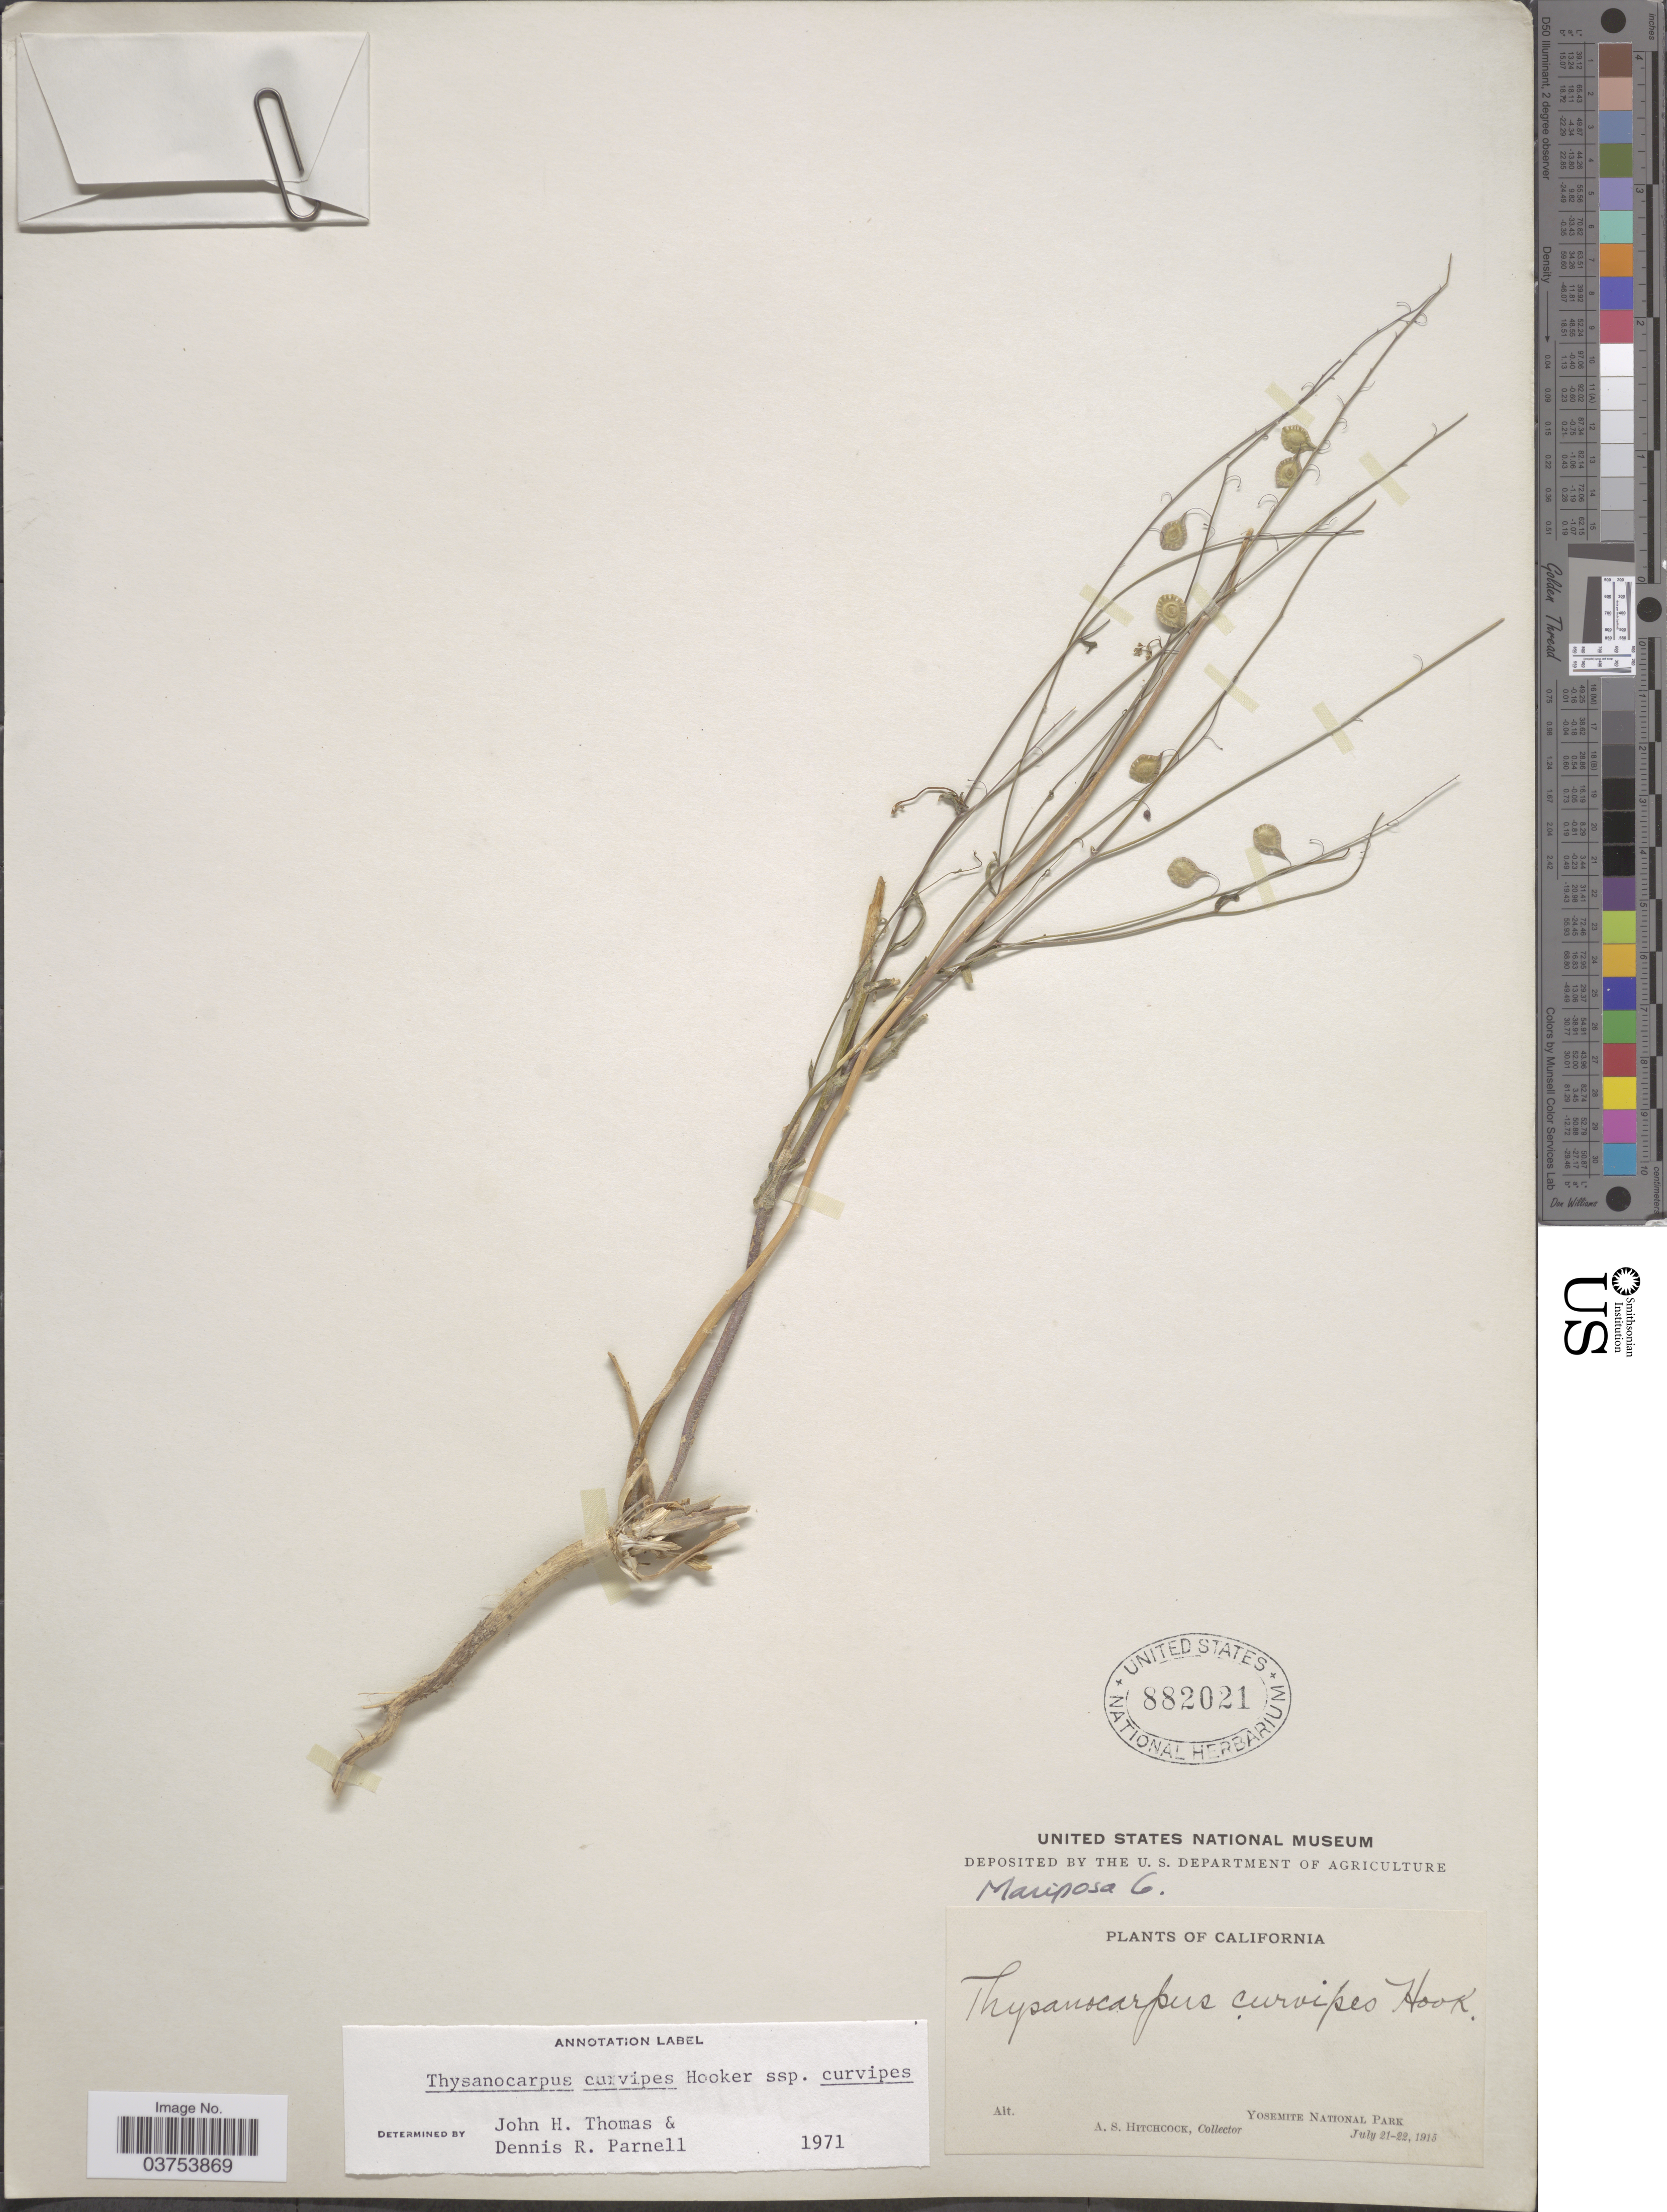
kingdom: Plantae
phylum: Tracheophyta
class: Magnoliopsida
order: Brassicales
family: Brassicaceae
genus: Thysanocarpus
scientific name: Thysanocarpus curvipes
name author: Hook.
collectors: A. S. Hitchcock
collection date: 1915-07-21/1915-07-22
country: United States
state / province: California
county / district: Mariposa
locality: Yosemite National Park. Mariposa Co.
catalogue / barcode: US 882021